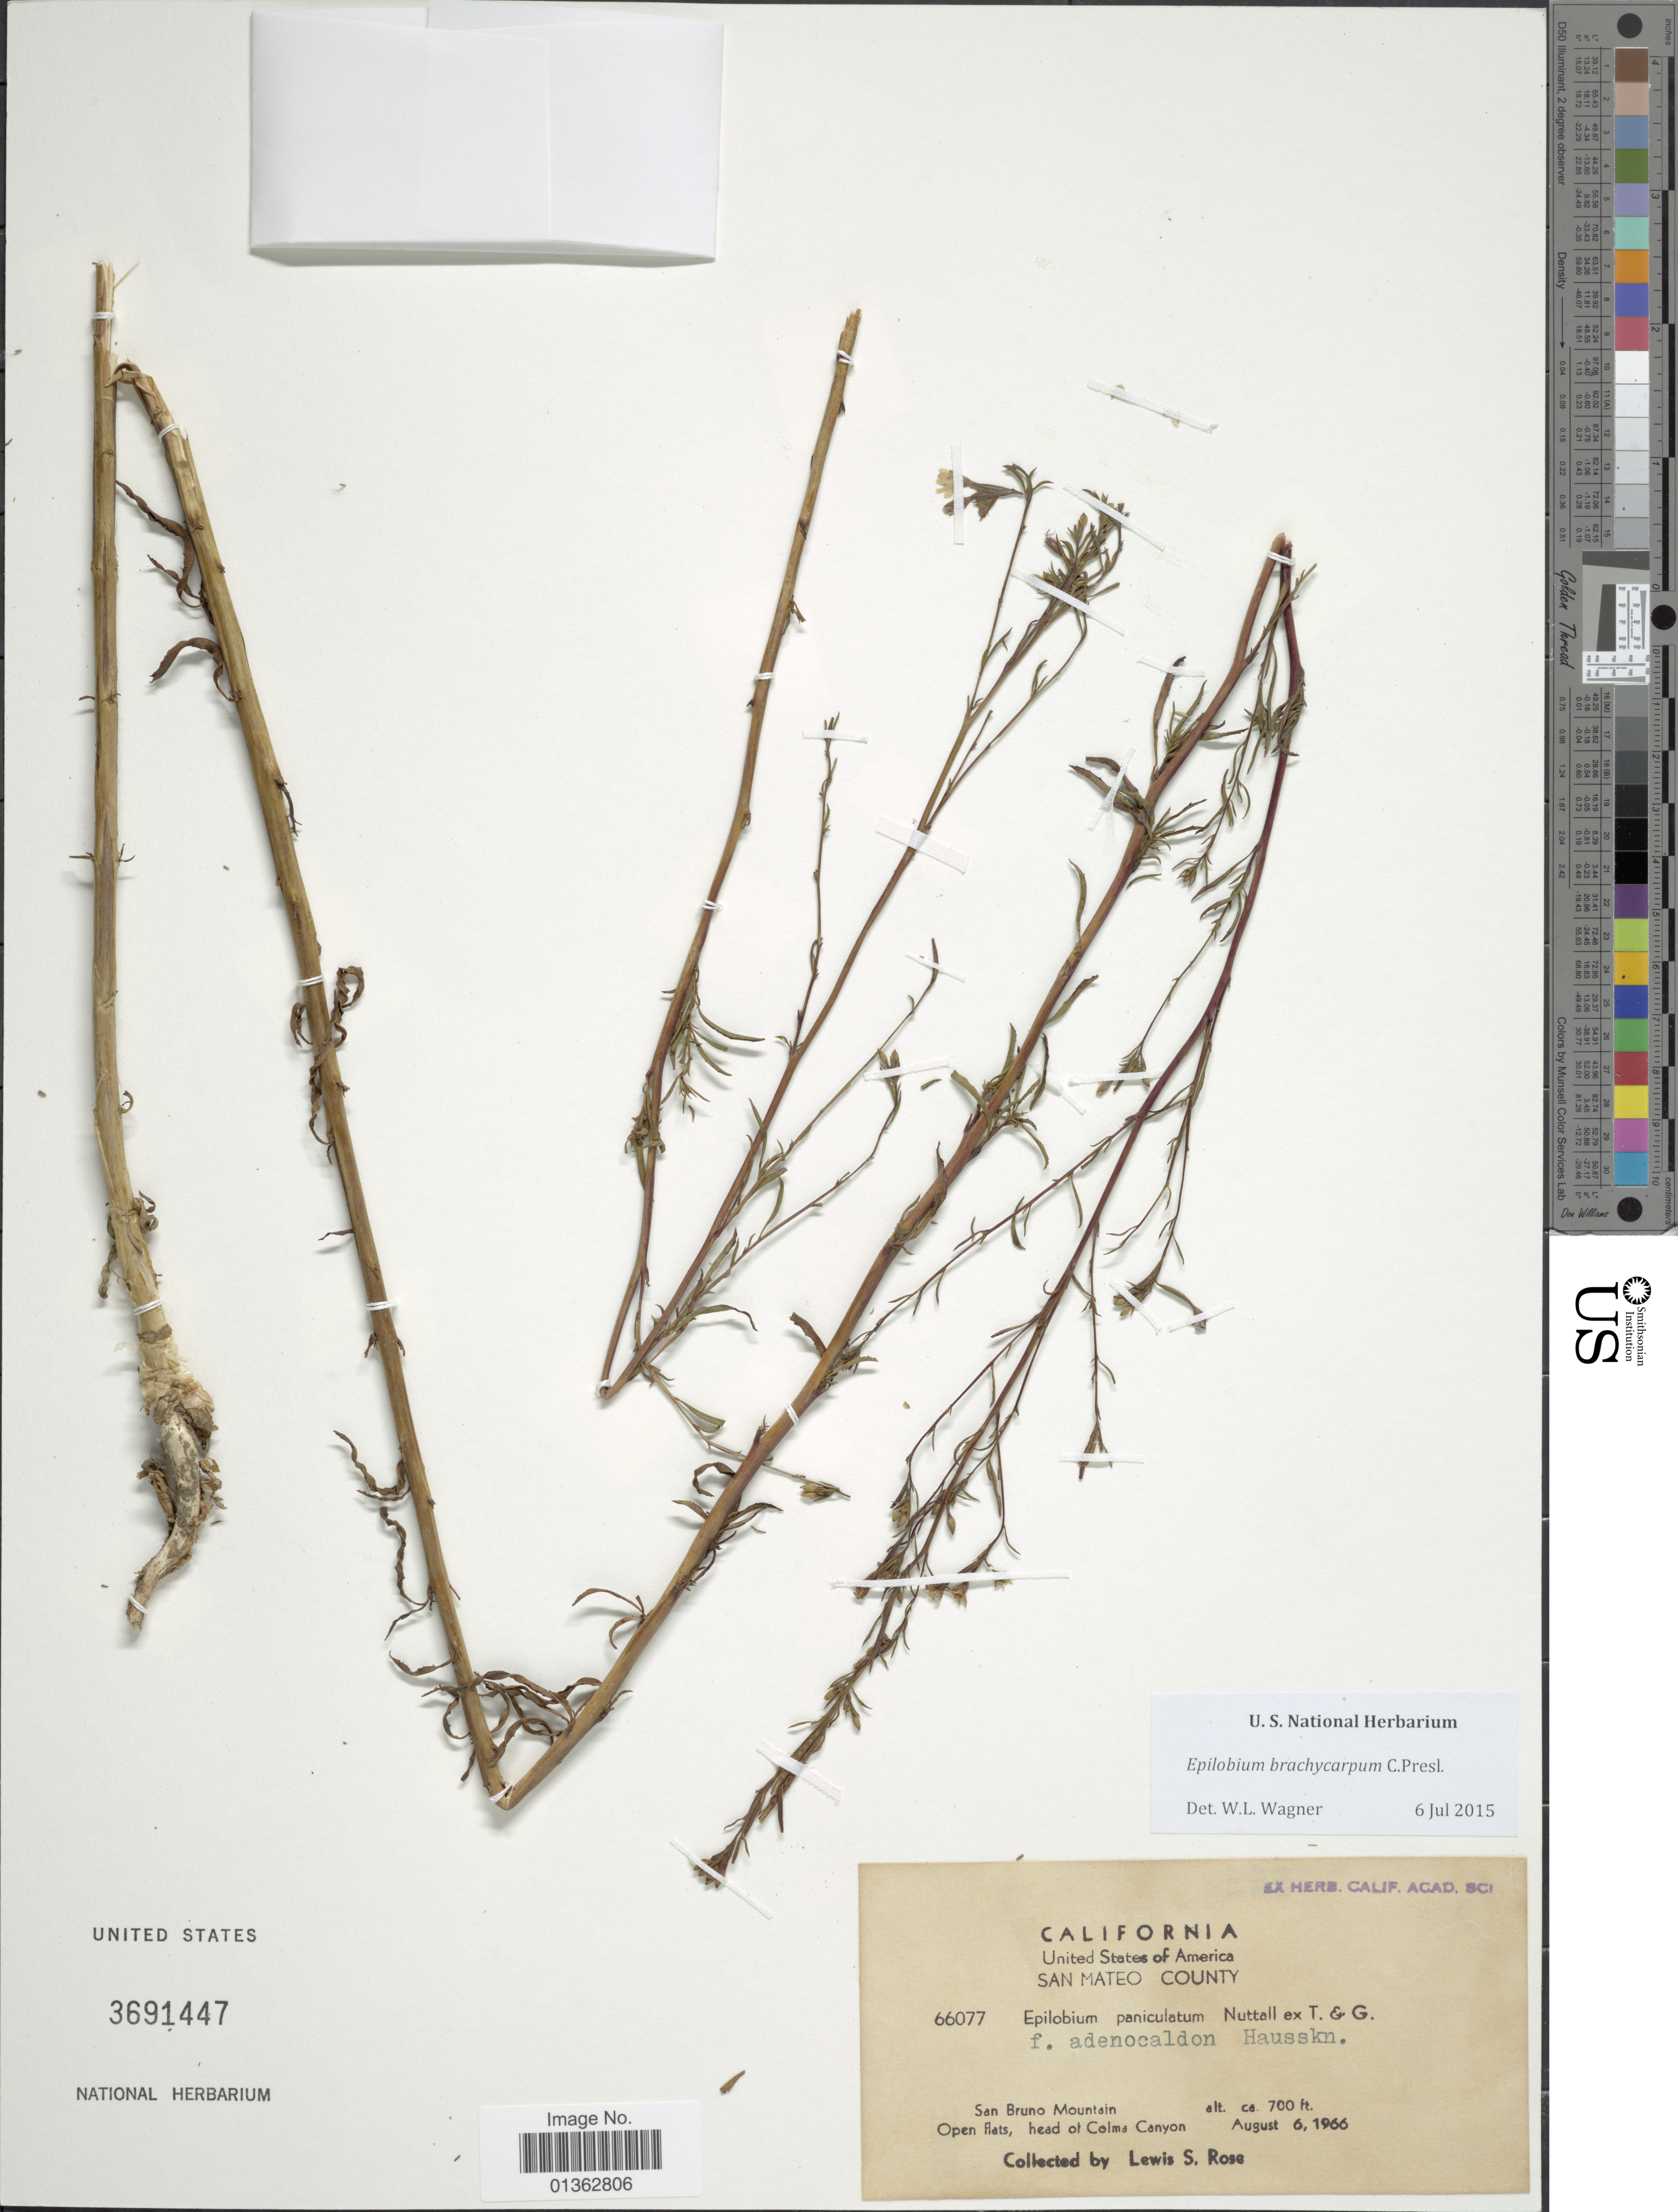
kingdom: Plantae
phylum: Tracheophyta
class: Magnoliopsida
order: Myrtales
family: Onagraceae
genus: Epilobium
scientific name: Epilobium brachycarpum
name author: C. Presl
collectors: L. S. Rose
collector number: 66077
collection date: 1966-08-06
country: United States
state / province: California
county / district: San Mateo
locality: San Mateo County. San Bruno Mountain. Open flats, head of Colma Canyon.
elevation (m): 213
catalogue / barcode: US 3691447